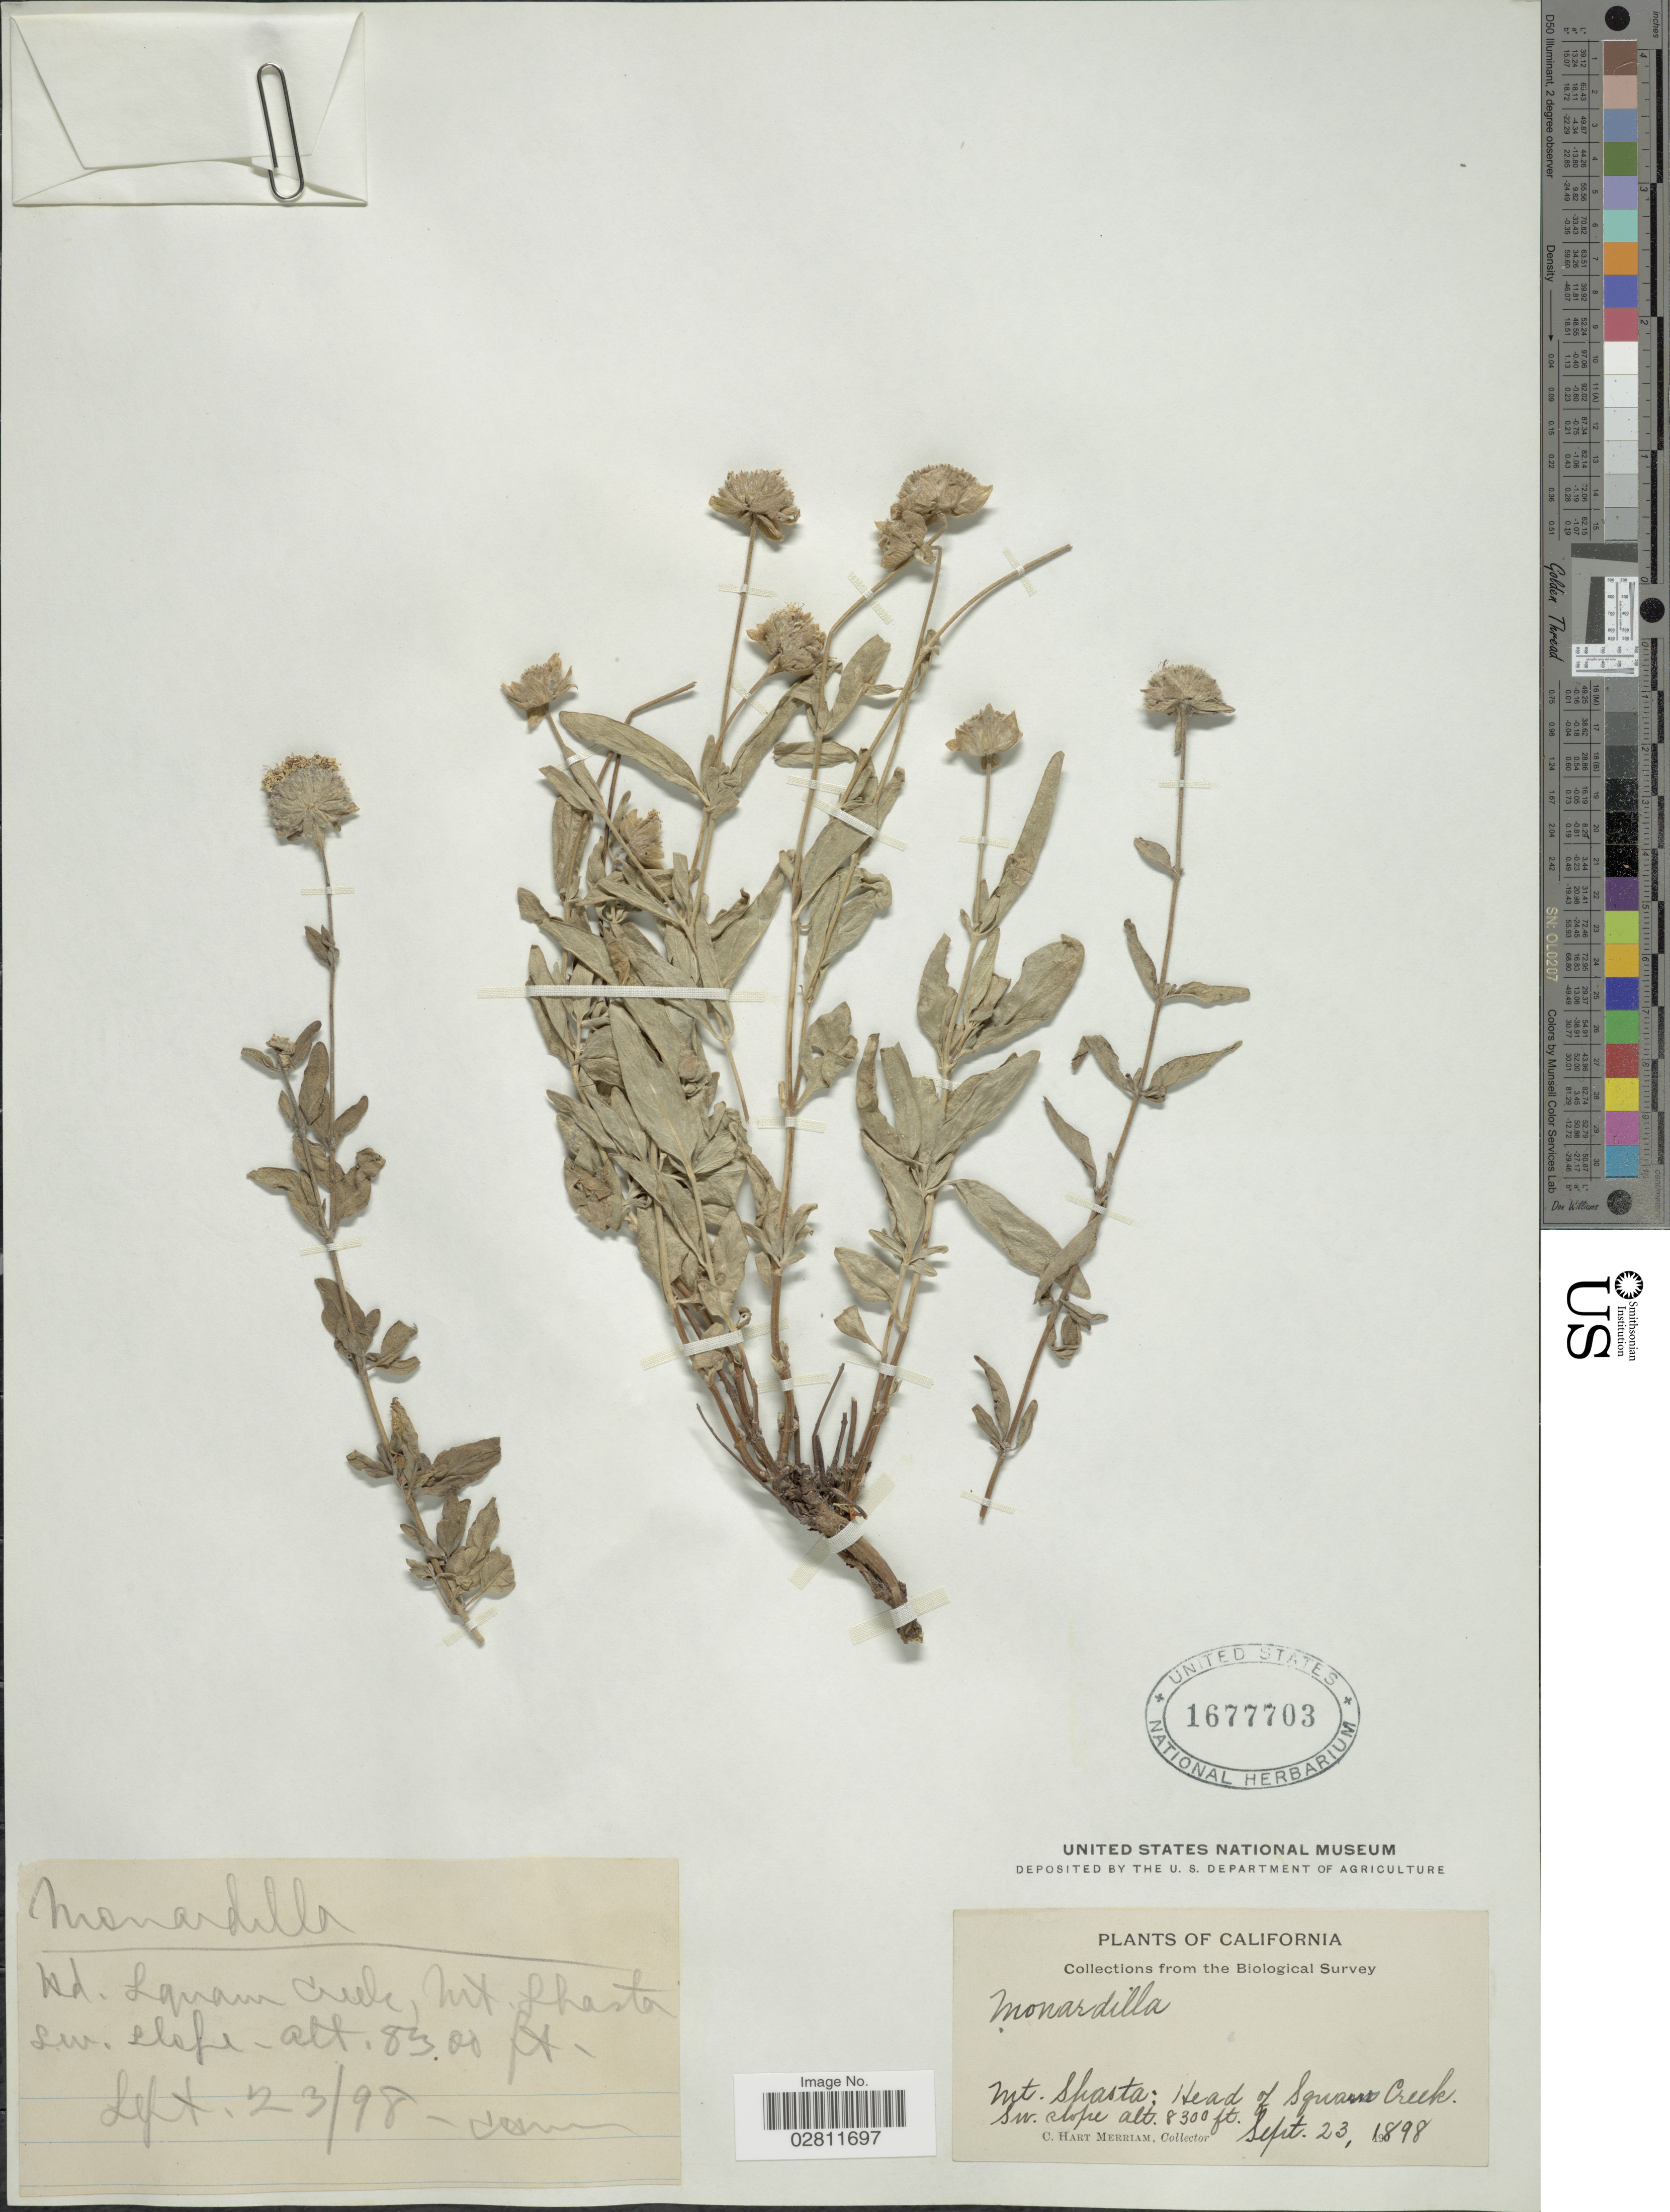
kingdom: Plantae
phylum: Tracheophyta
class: Magnoliopsida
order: Lamiales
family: Lamiaceae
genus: Monardella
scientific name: Monardella sp.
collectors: C. Merriam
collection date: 1898-09-23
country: United States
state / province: California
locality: Mt. Shasta: Head of Squaw Creek. SW. slope.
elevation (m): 2530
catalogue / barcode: US 1677703